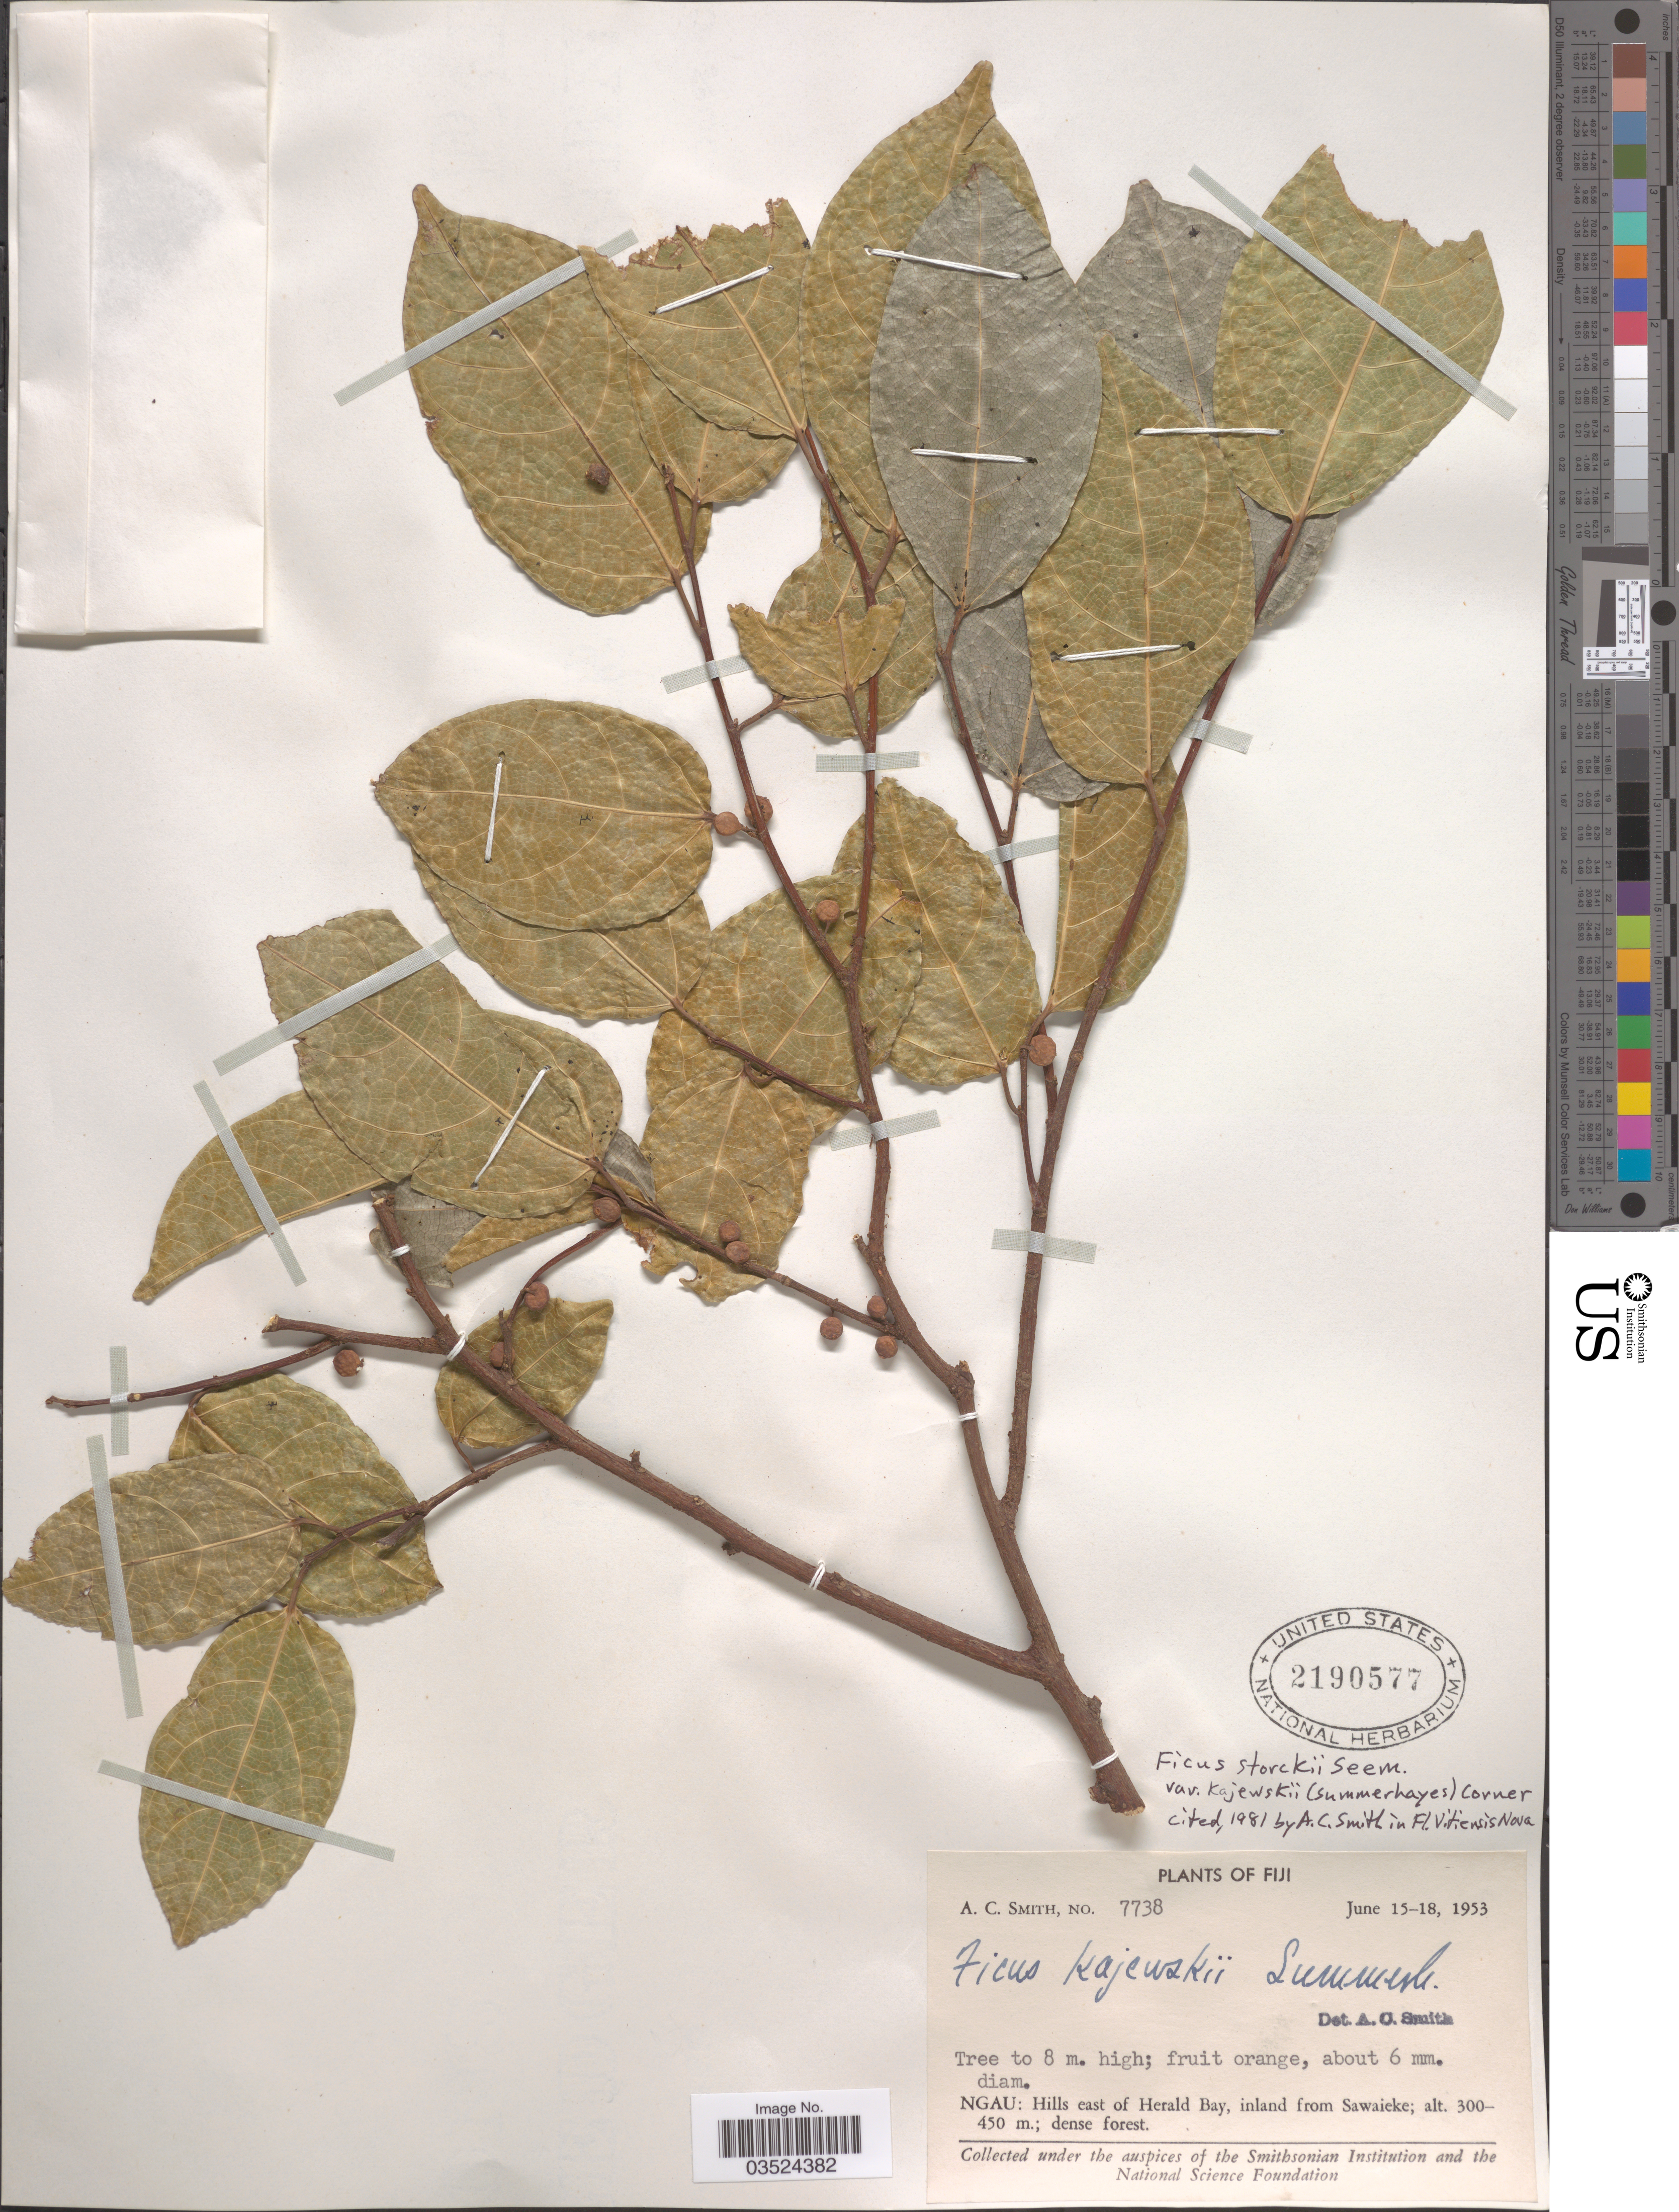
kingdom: Plantae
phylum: Tracheophyta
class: Magnoliopsida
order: Rosales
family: Moraceae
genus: Ficus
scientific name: Ficus storckii var. kajewskii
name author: Seem.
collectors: A. C. Smith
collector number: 7738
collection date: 1953-06-15/1953-06-18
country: Fiji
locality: Ngau: Hills east of Herald Bay, inland from Sawaieke.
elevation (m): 300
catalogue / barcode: US 2190577